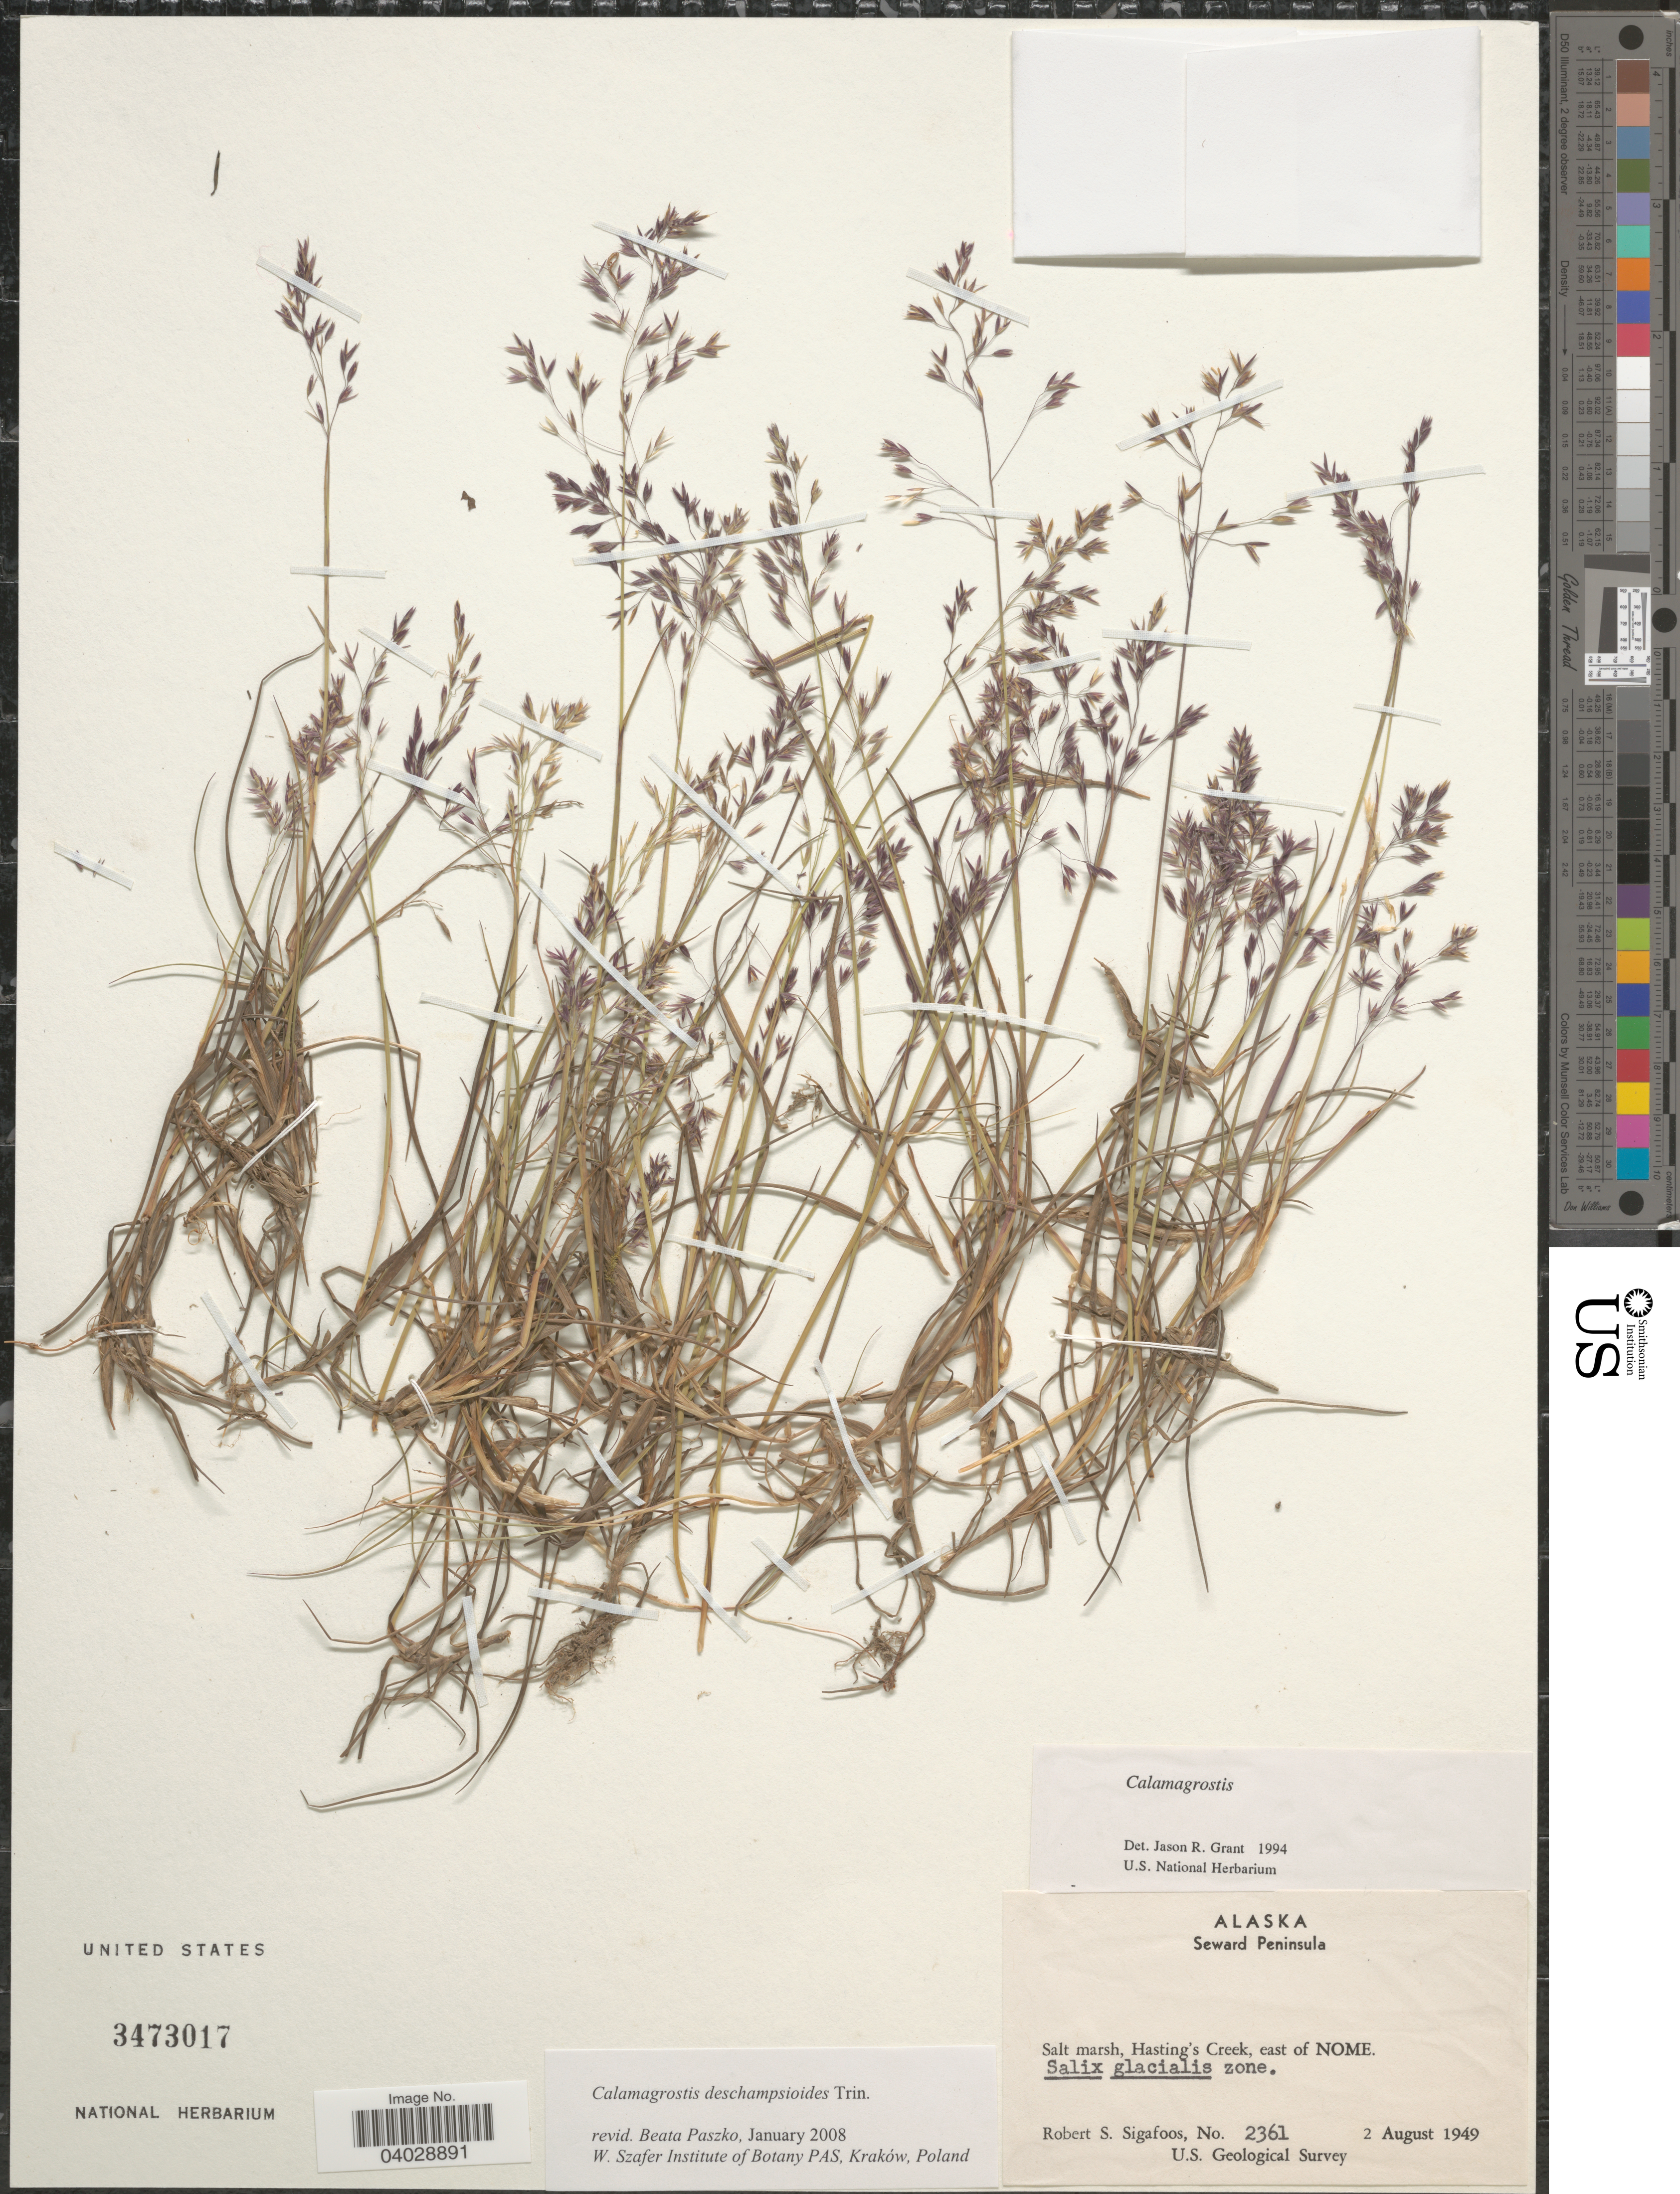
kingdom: Plantae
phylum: Tracheophyta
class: Liliopsida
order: Poales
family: Poaceae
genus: Calamagrostis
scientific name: Calamagrostis deschampsioides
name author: Trin.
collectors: R. Sigafoos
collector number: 2361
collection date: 1949-08-02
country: United States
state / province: Alaska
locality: Seward Peninsula. Hasting's Creek, east of Nome.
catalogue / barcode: US 3473017